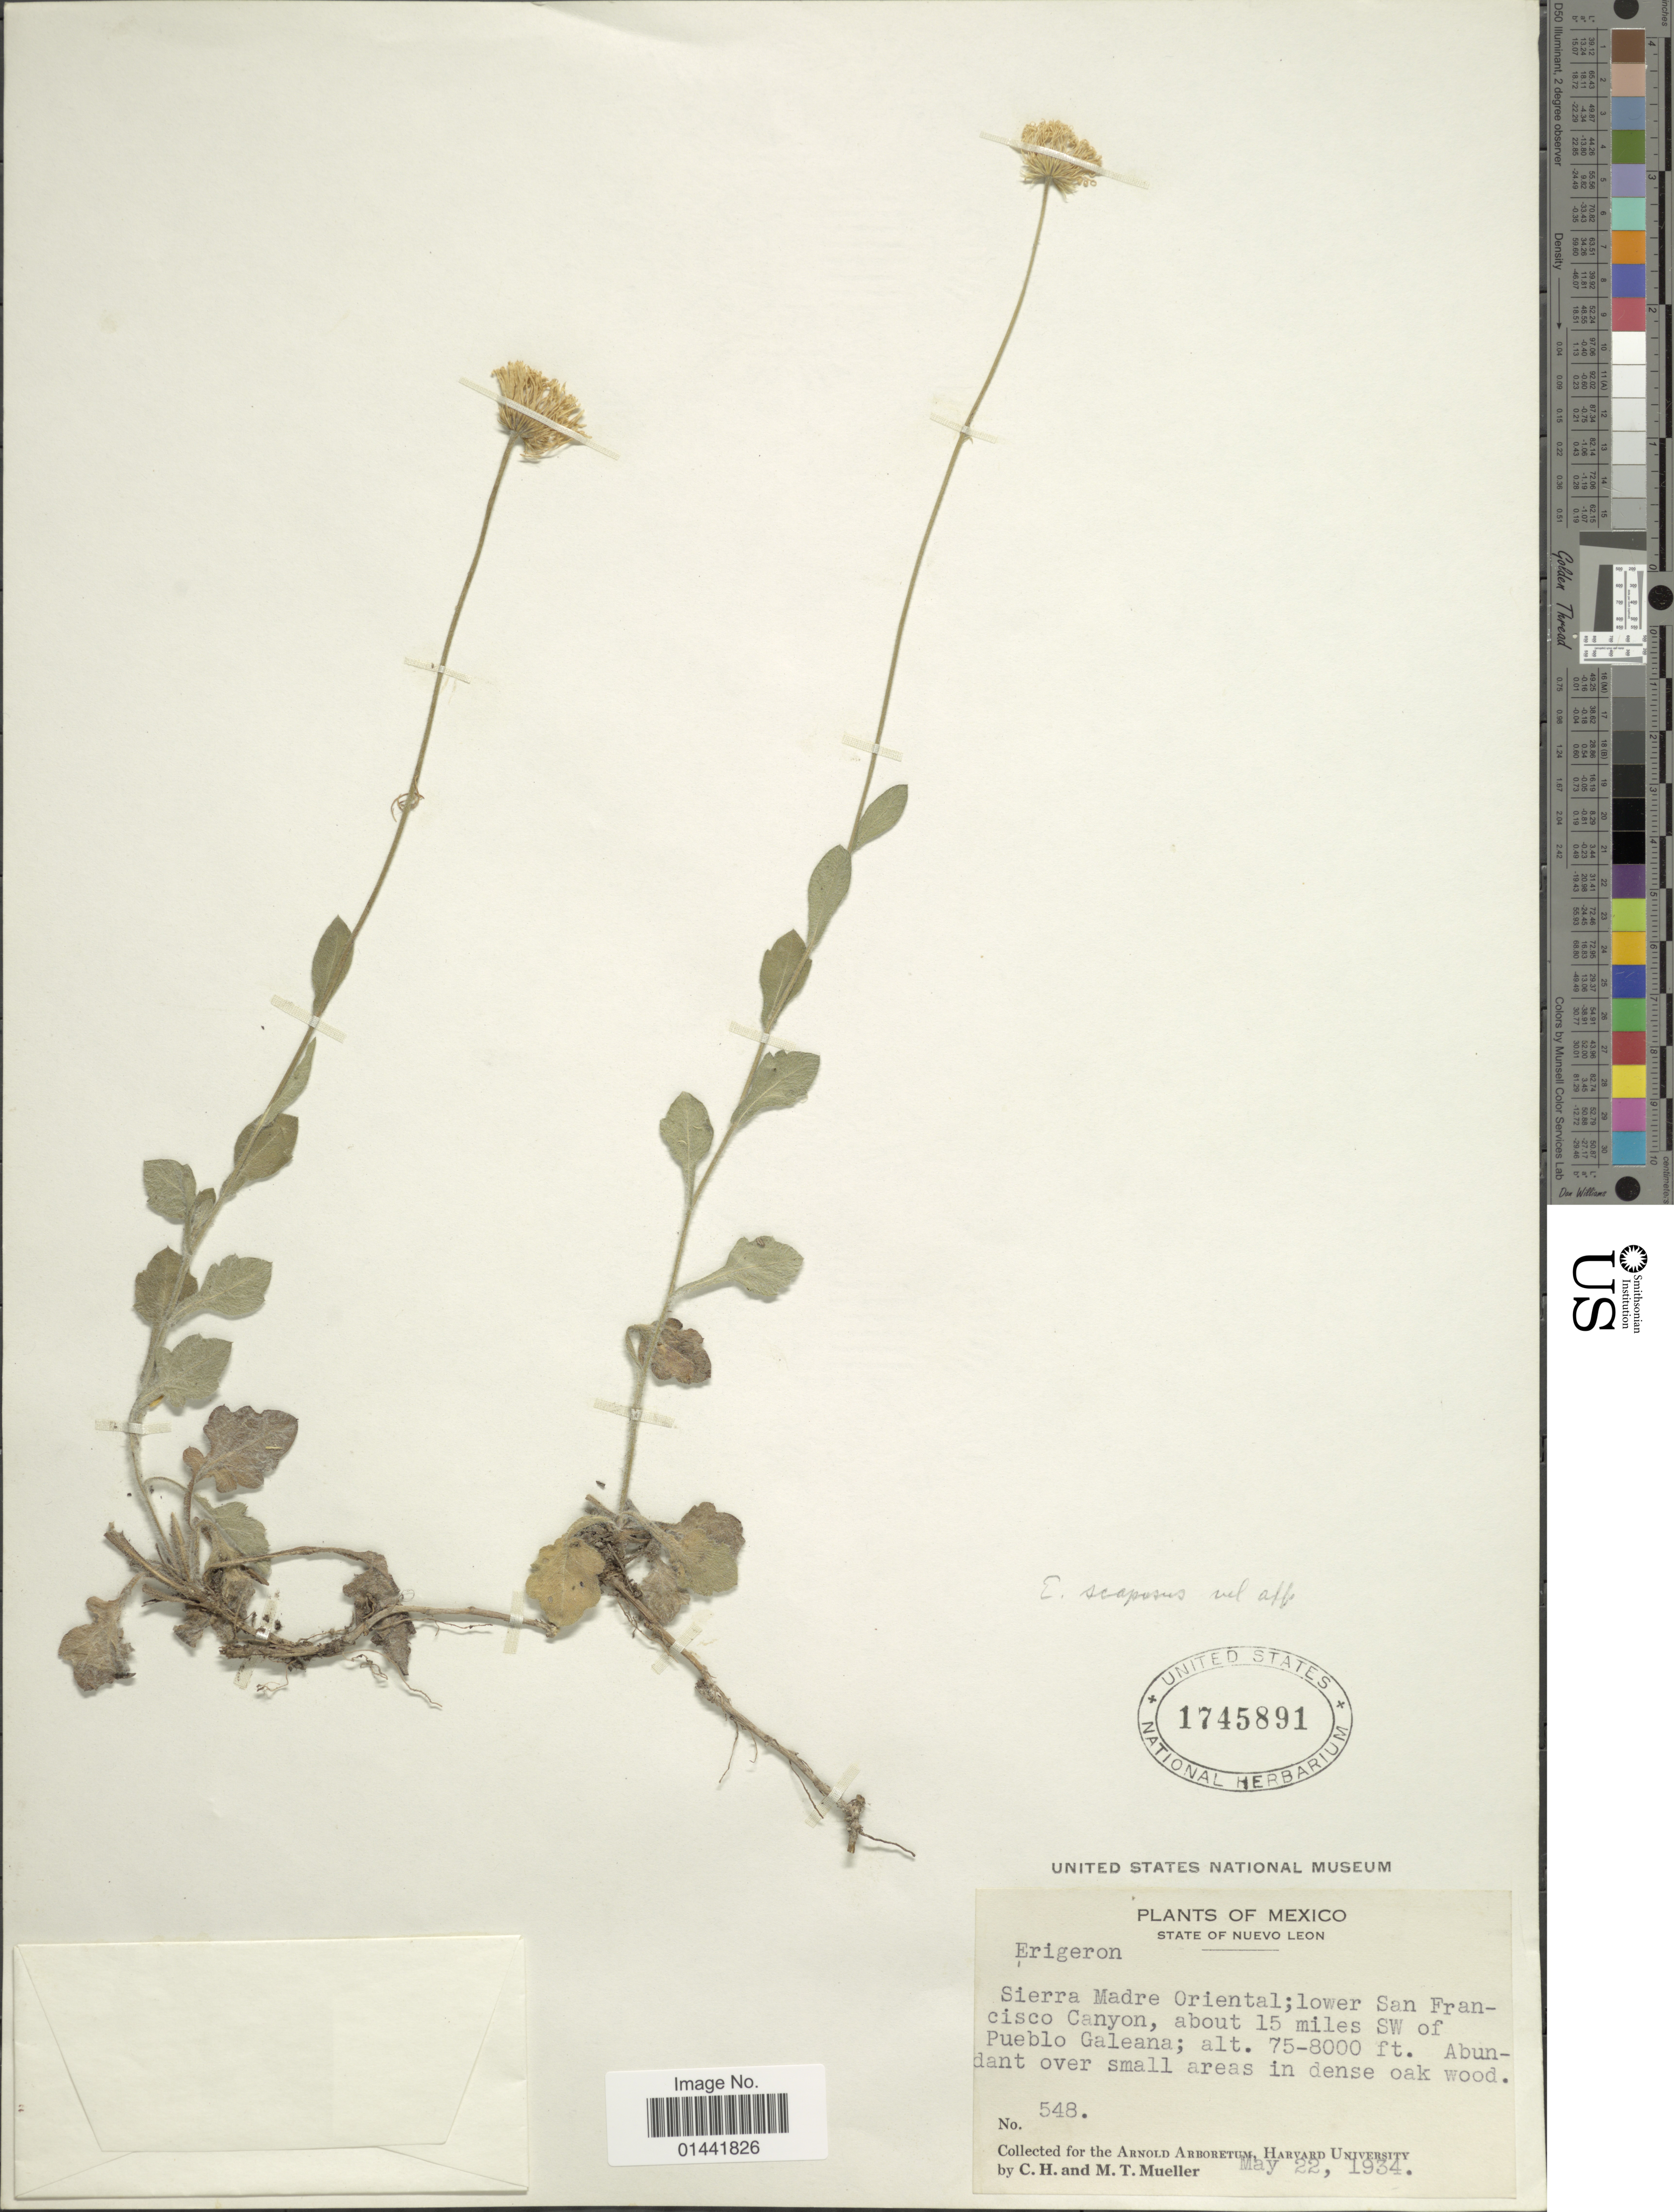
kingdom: Plantae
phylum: Tracheophyta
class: Magnoliopsida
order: Asterales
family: Asteraceae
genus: Erigeron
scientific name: Erigeron scaposus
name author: DC.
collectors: C. H. Mueller & M. Mueller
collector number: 548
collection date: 1934-05-22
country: Mexico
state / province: Nuevo León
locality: Sierra Madre Oriental; lower San Francisco Canyon, about 15 miles SW of Pueblo Galeana; abundant over small areas in dense oak wood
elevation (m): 2286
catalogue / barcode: US 1745891